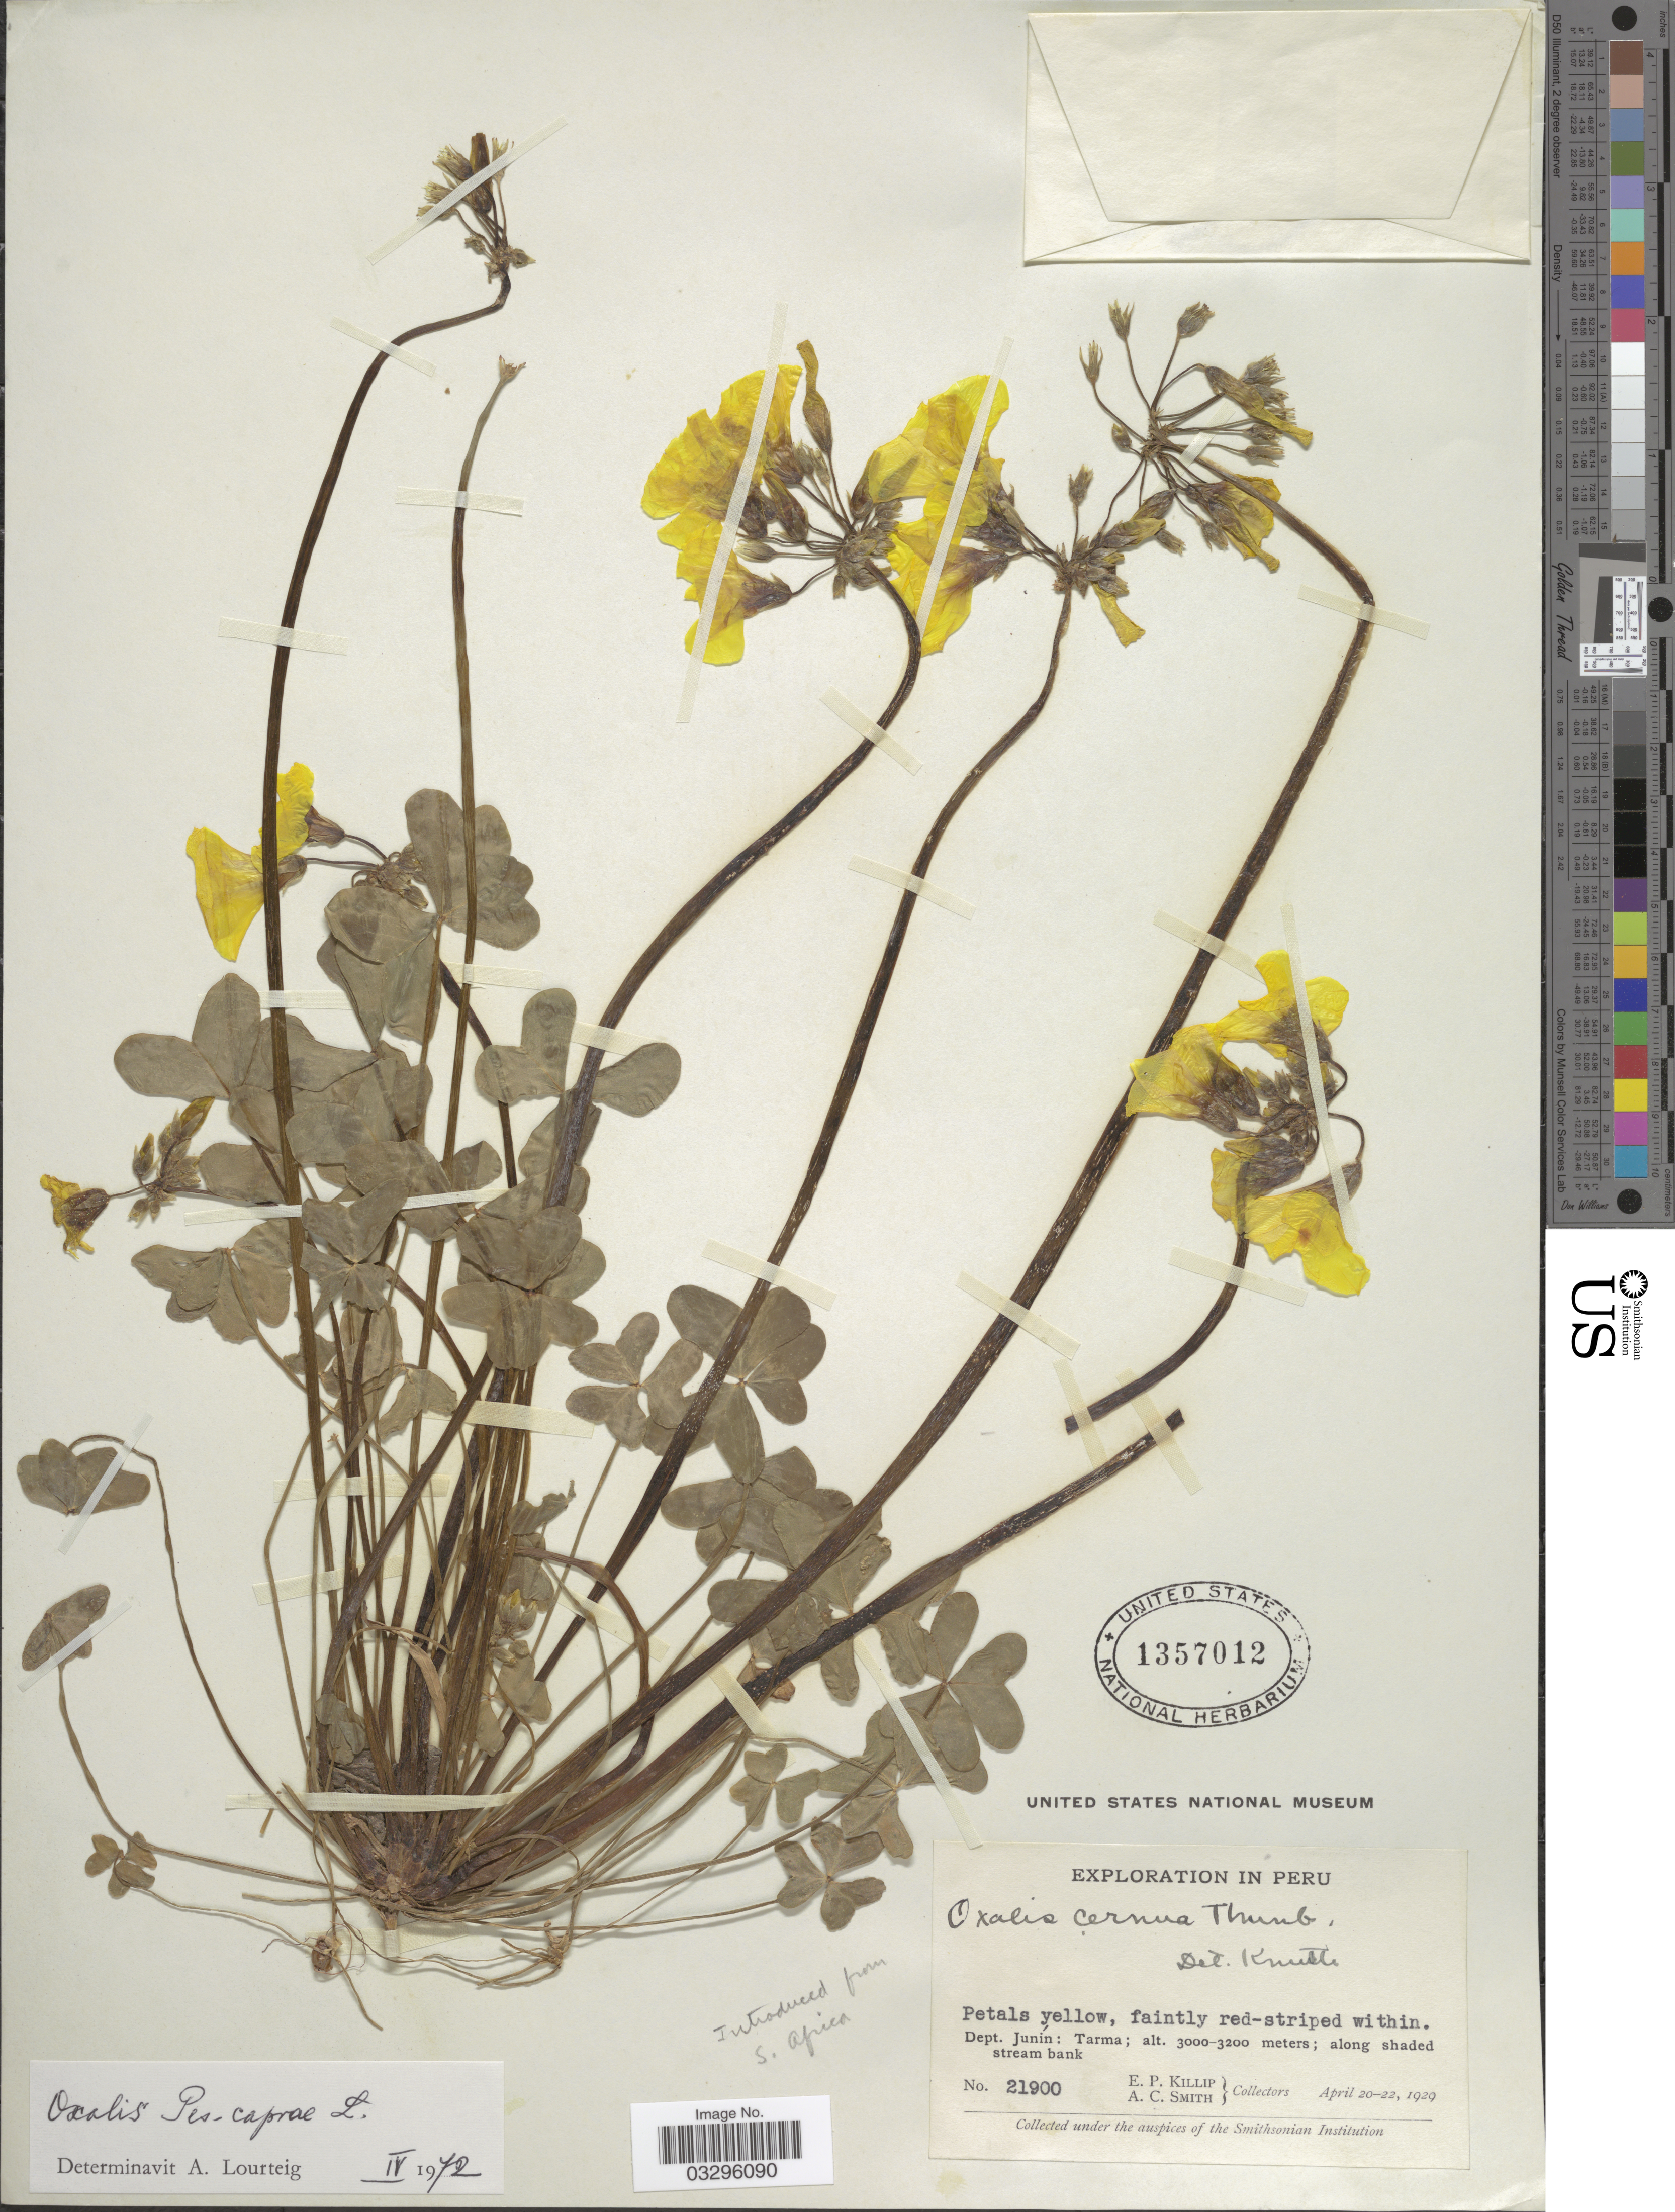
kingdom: Plantae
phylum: Tracheophyta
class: Magnoliopsida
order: Oxalidales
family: Oxalidaceae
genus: Oxalis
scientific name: Oxalis pes-caprae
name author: L.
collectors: E. P. Killip & A. C. Smith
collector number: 21900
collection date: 1929-04-20/1929-04-22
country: Peru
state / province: Junín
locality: Dept. Junín: Tarma.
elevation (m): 3000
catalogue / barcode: US 1357012